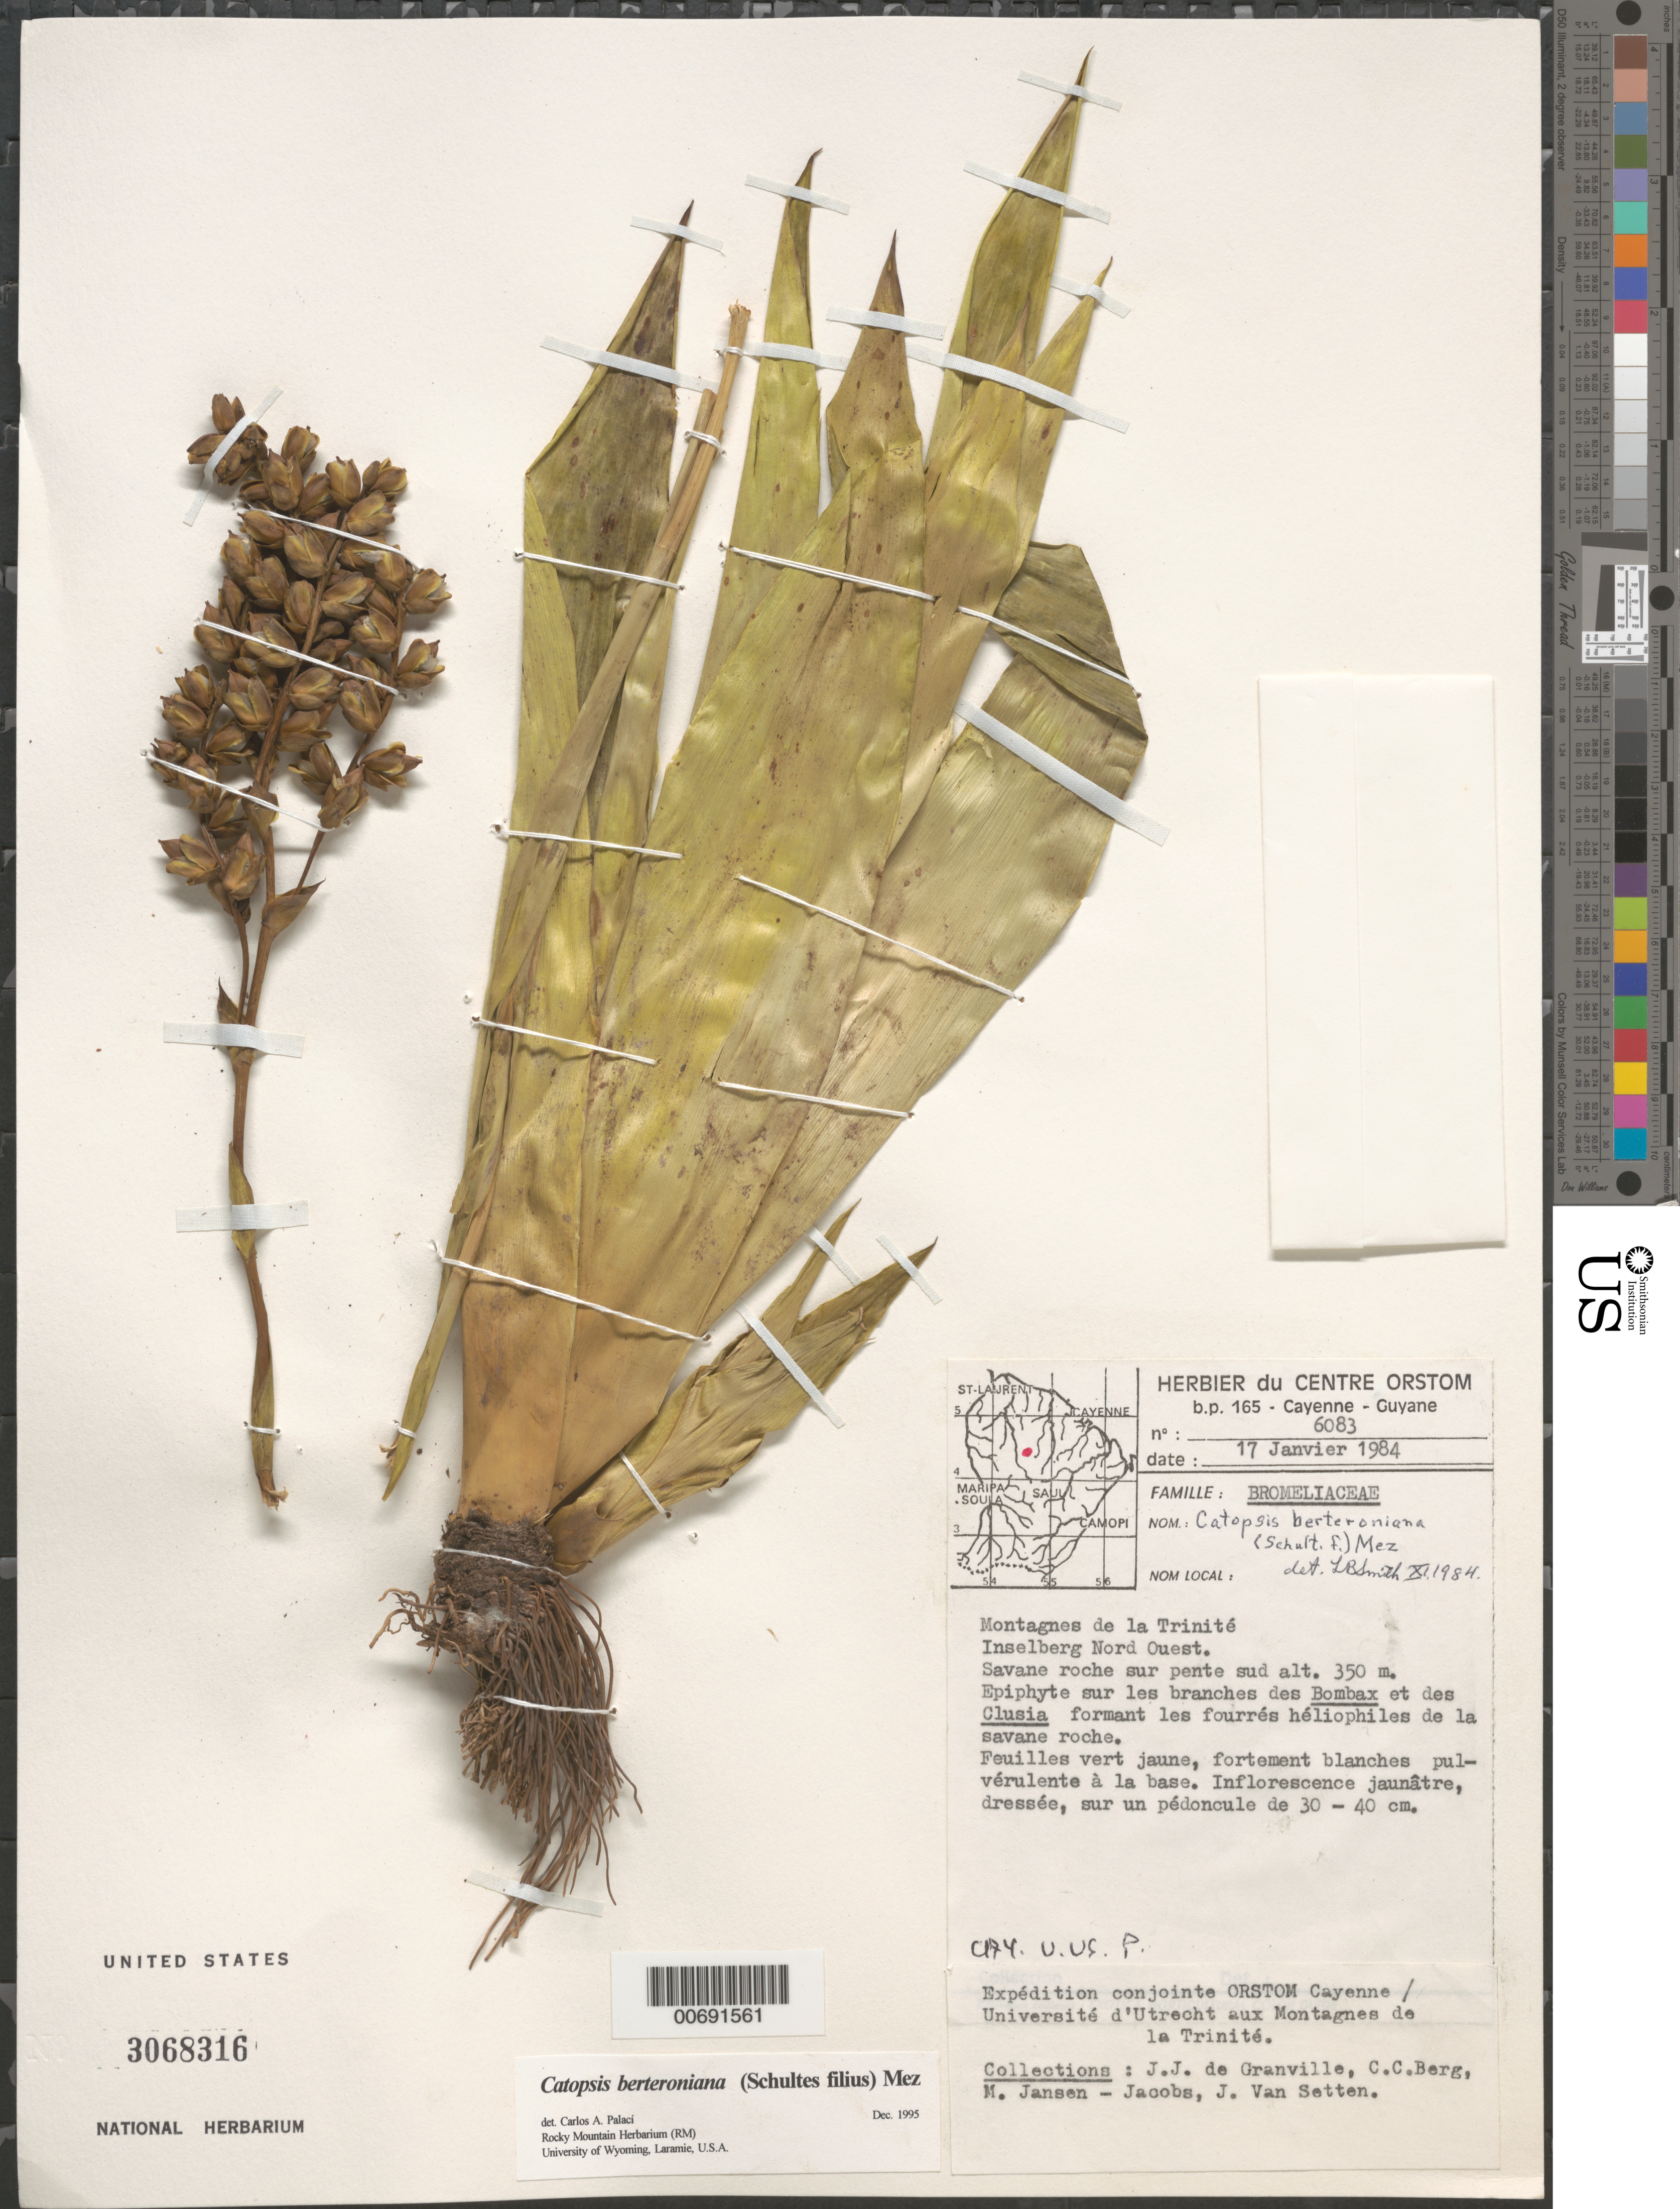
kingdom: Plantae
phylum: Tracheophyta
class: Liliopsida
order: Poales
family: Bromeliaceae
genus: Catopsis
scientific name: Catopsis berteroniana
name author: (Schult. & Schult. f.) Mez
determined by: Palací, C. A., (RM), University of Wyoming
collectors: J.-J. de Granville, C. C. Berg, M. J. Jansen-Jacobs & J. van Setten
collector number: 6083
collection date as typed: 17-Jan-84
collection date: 1984-01-17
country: French Guiana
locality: Montagnes de la Trinité, Bassin de la Mana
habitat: Savane roche sur pente sud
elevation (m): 350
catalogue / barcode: US 3068316